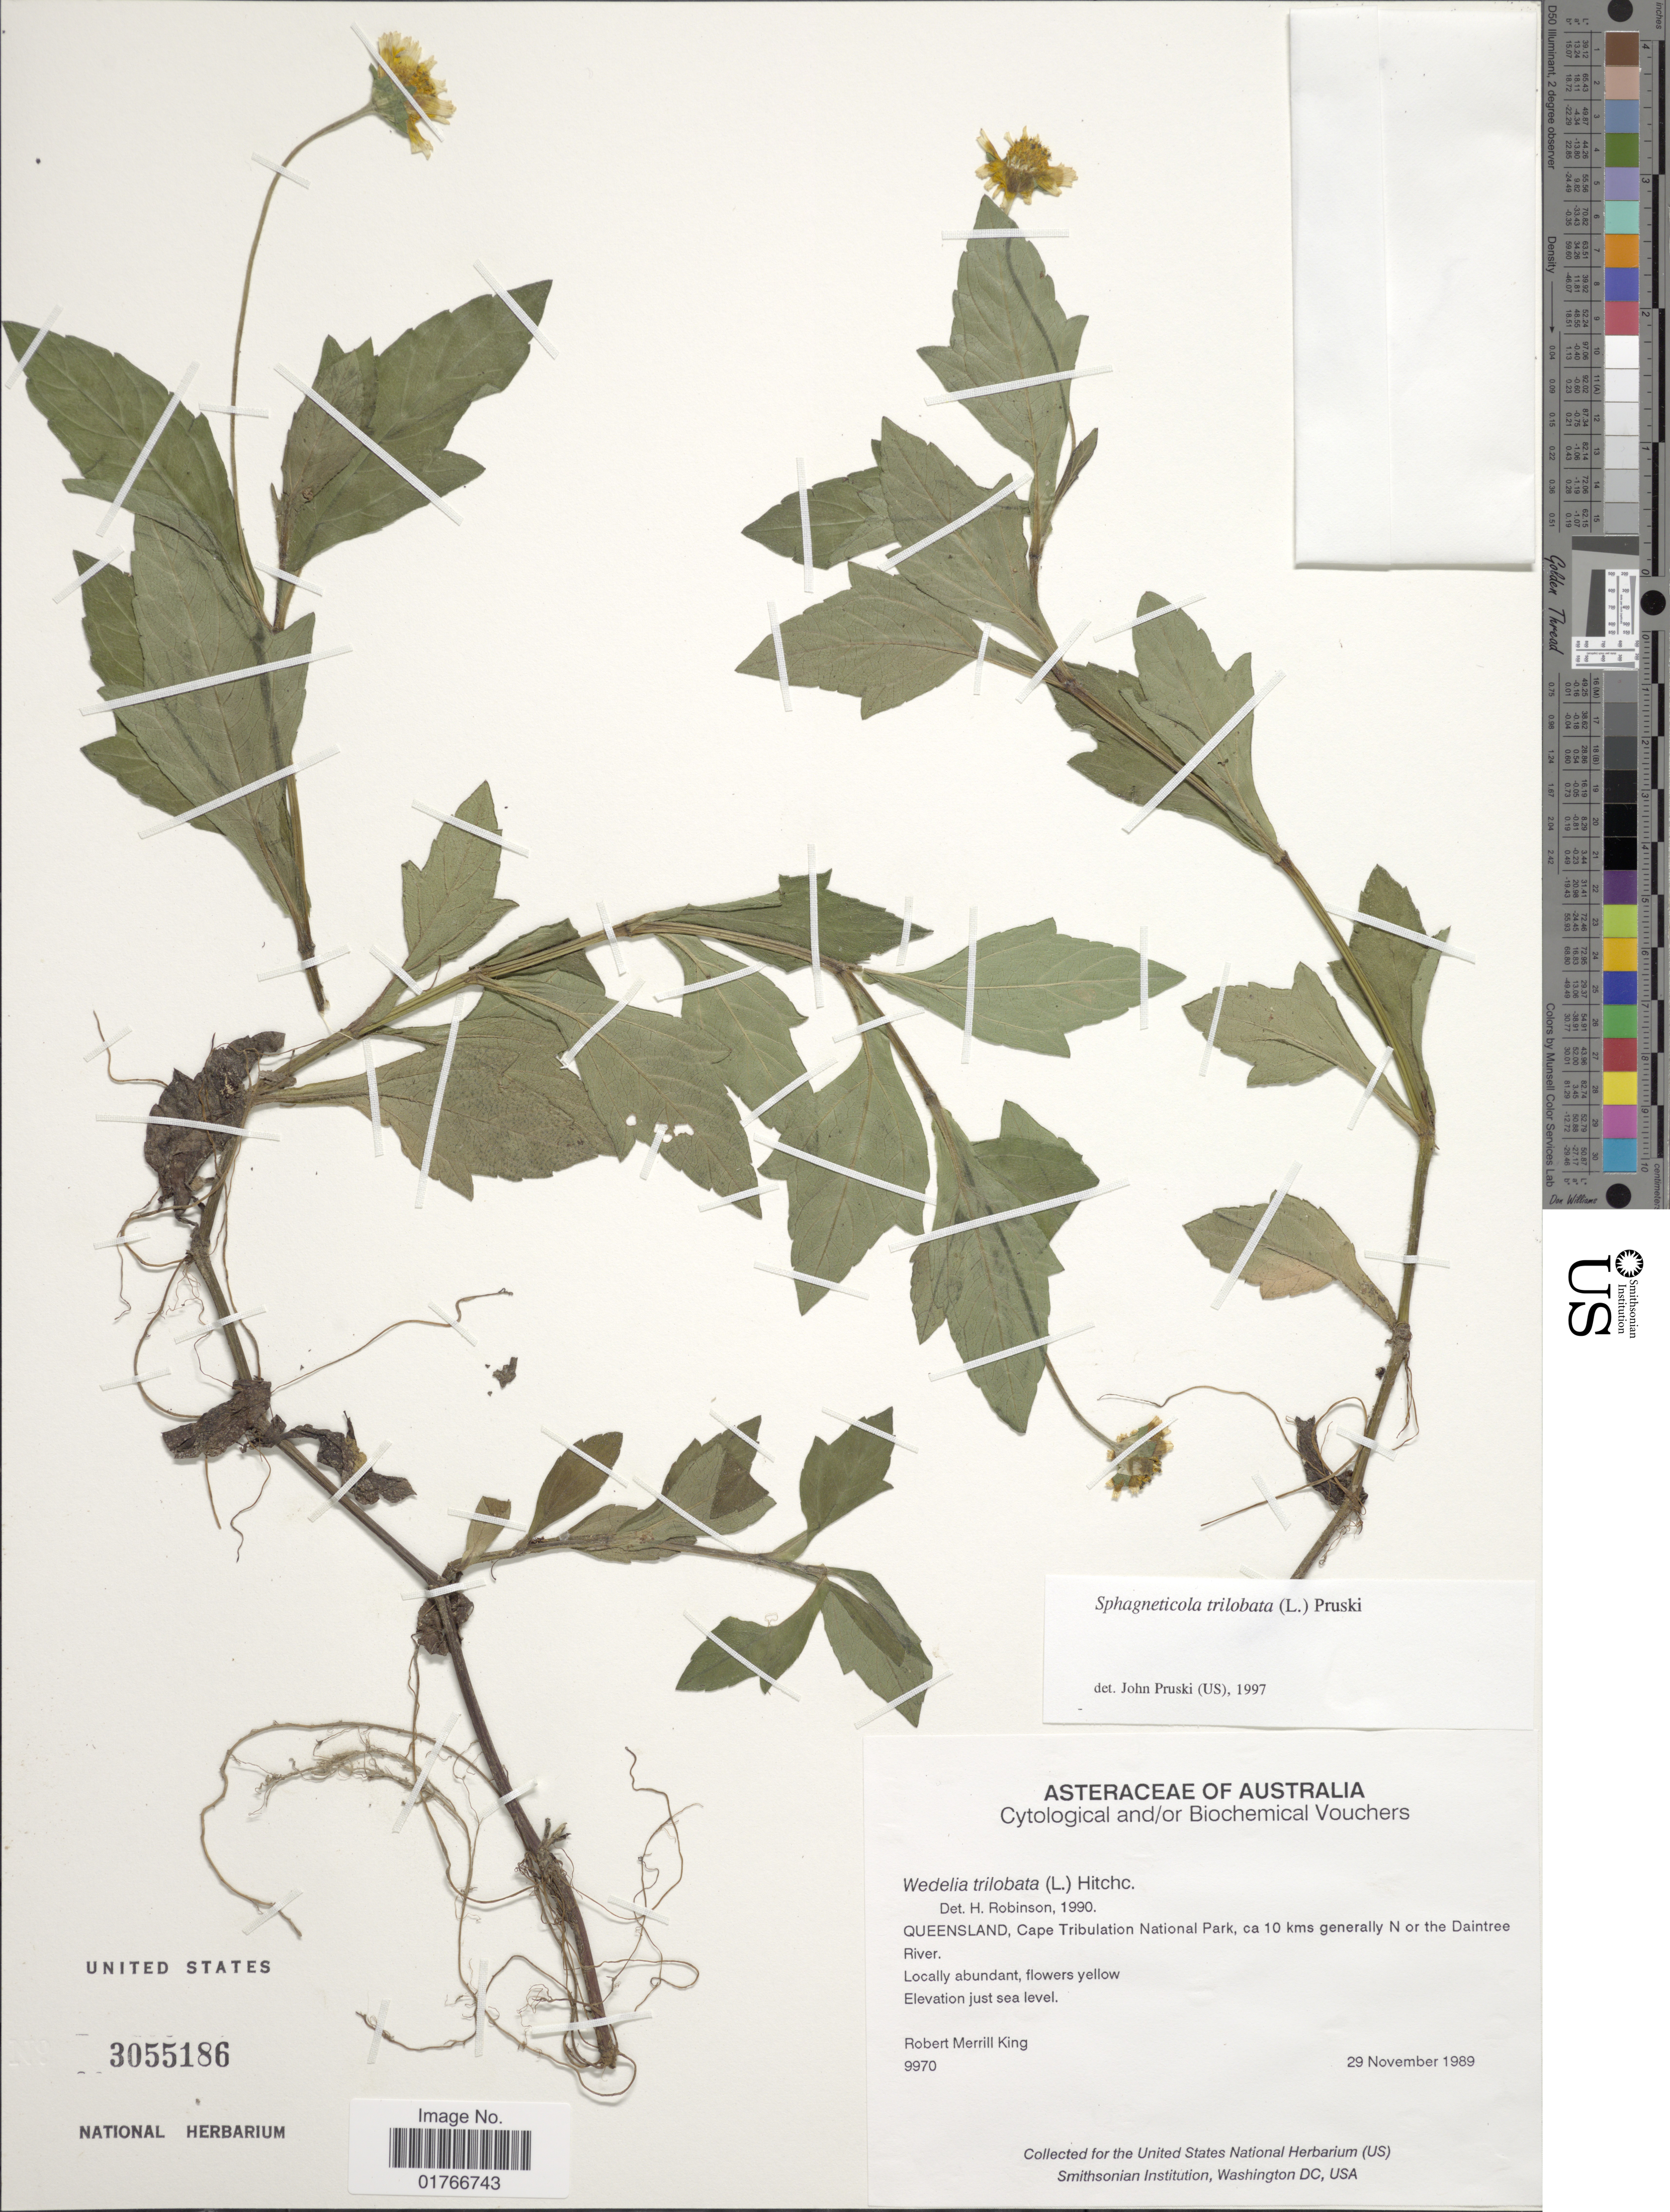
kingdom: Plantae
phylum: Tracheophyta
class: Magnoliopsida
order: Asterales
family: Asteraceae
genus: Sphagneticola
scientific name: Sphagneticola trilobata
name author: (L.) Pruski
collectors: R. M. King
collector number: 9970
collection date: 1989-11-29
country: Australia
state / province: Queensland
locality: Cape Tribulation National Park, ca 10 kms generally N or the Daintree River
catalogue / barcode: US 3055186